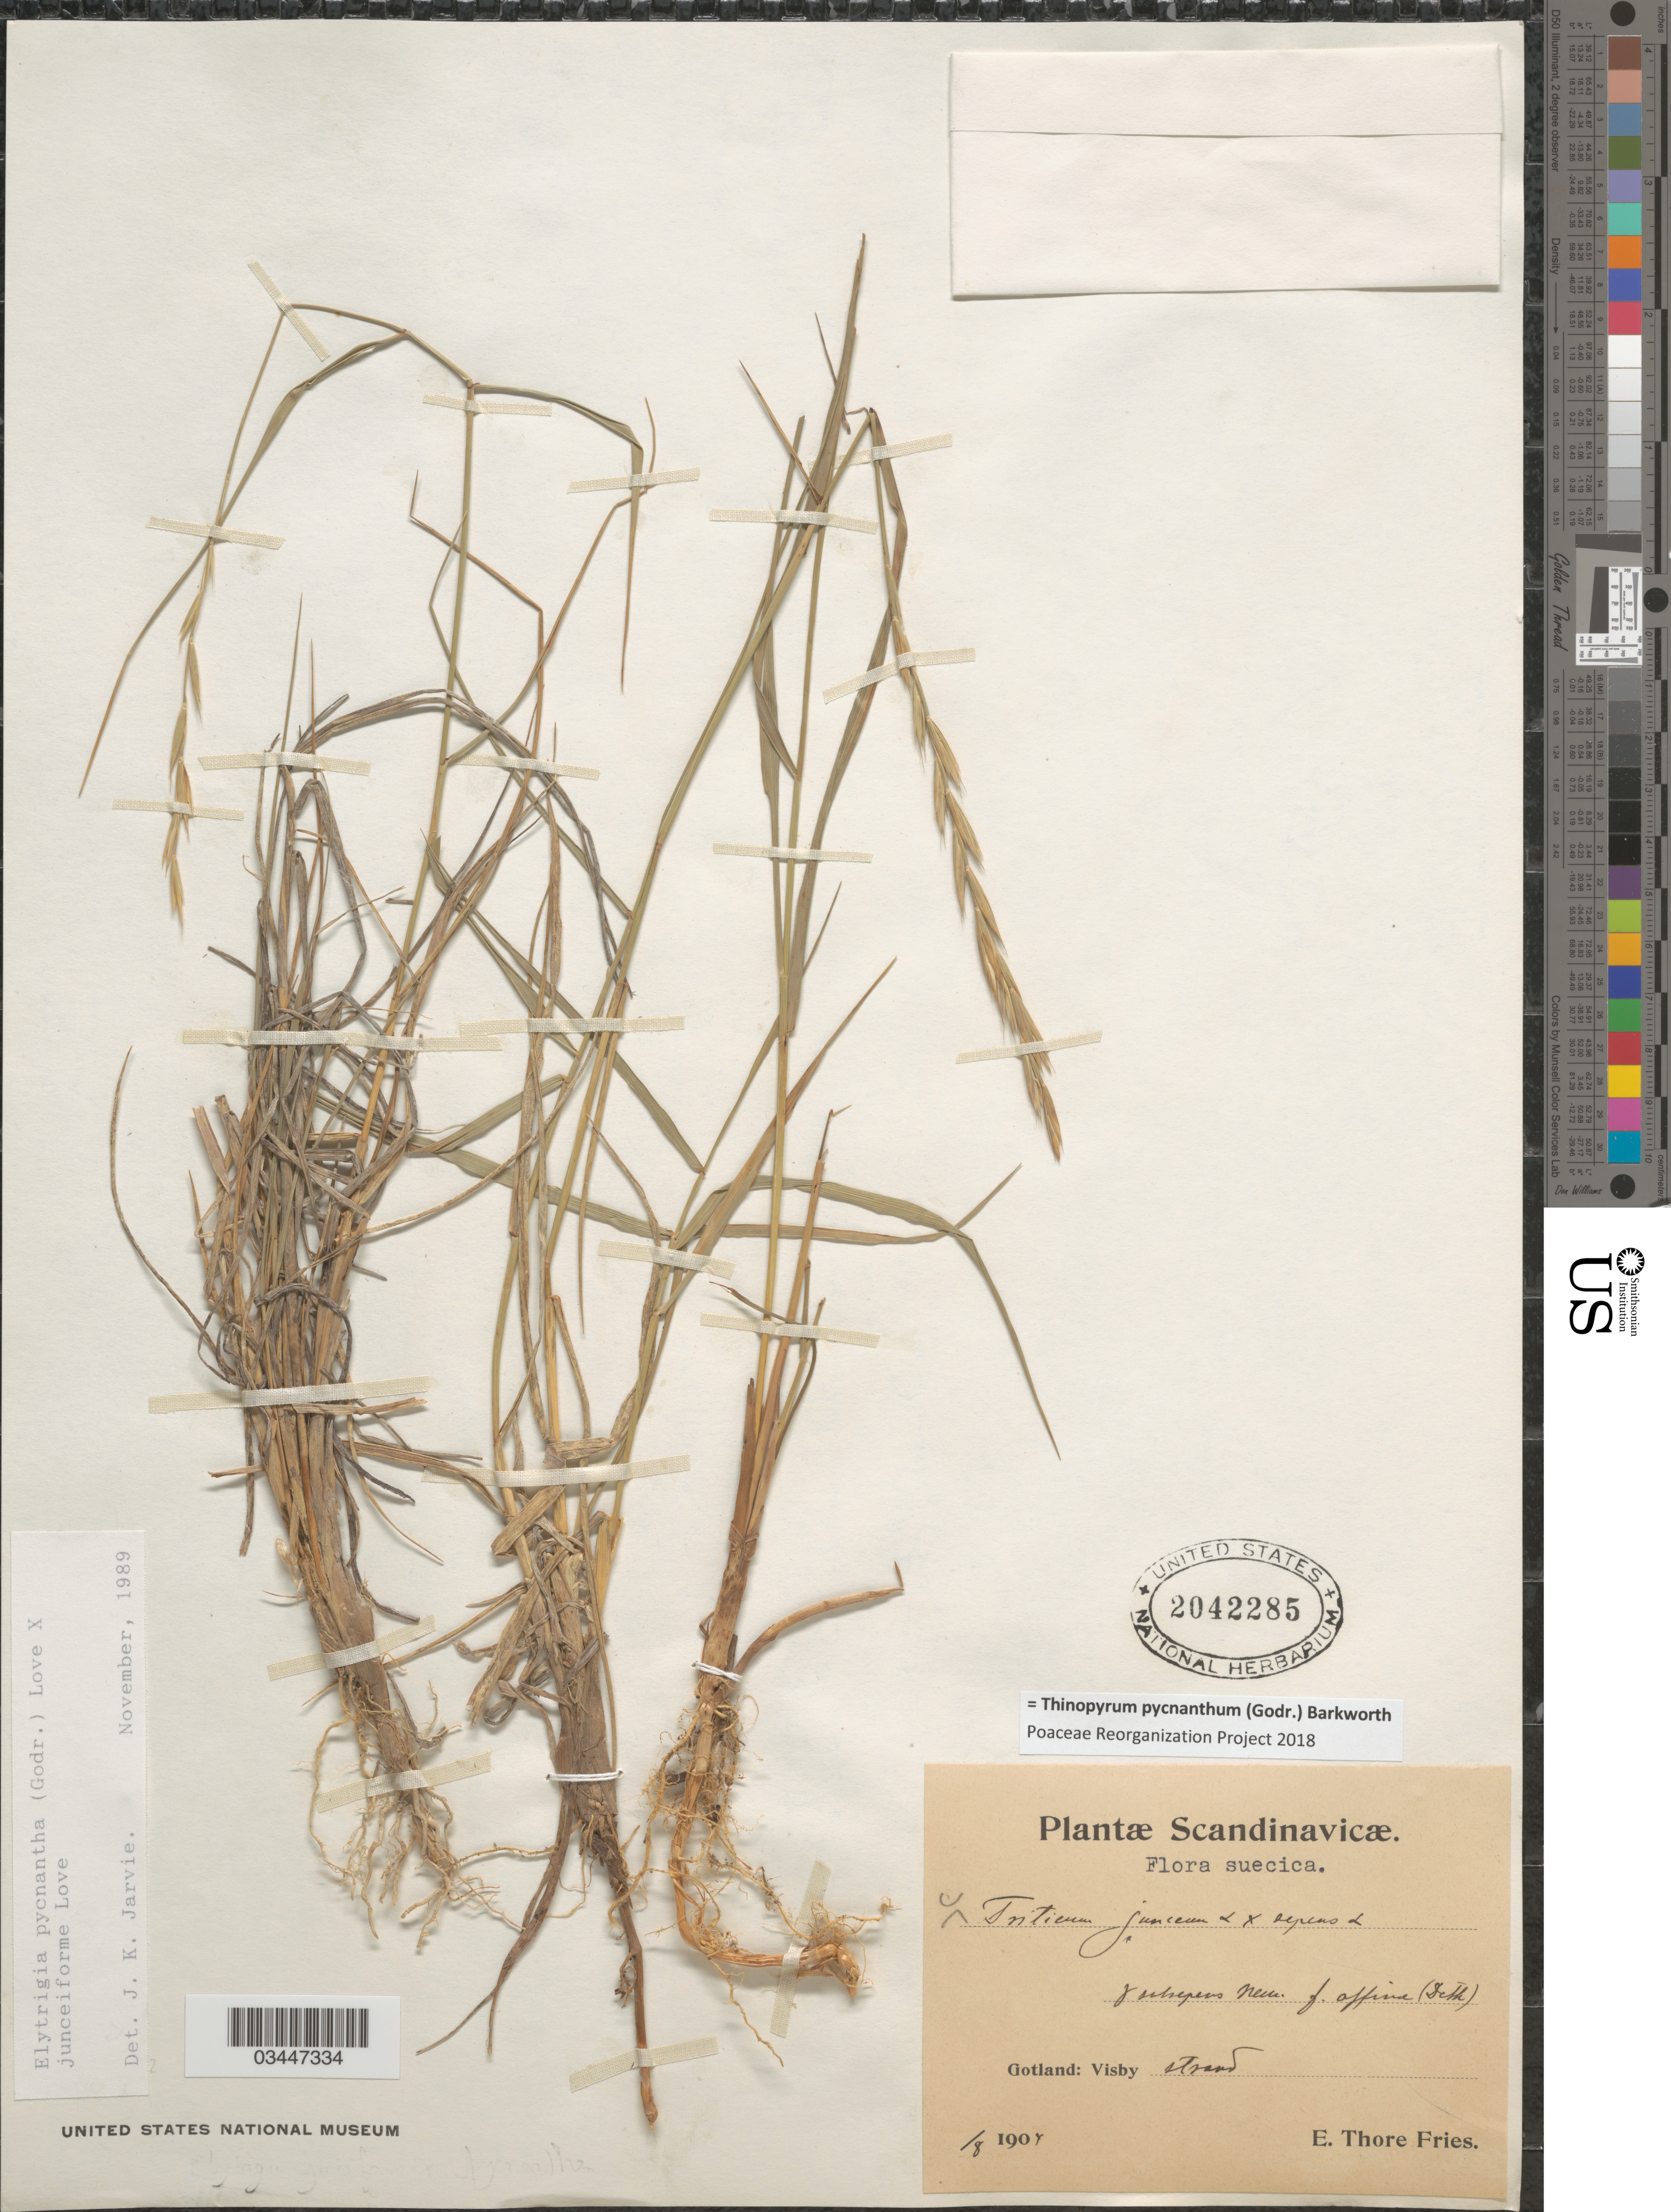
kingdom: Plantae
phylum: Tracheophyta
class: Liliopsida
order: Poales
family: Poaceae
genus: Thinopyrum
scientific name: Thinopyrum pycnanthum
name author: (Godr.) Barkworth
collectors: E. Fries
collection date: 1907-08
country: Sweden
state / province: Gotland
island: Gotland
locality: Scandinavicæ. Suecica. Gotland: Visby strand.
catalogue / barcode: US 2042285